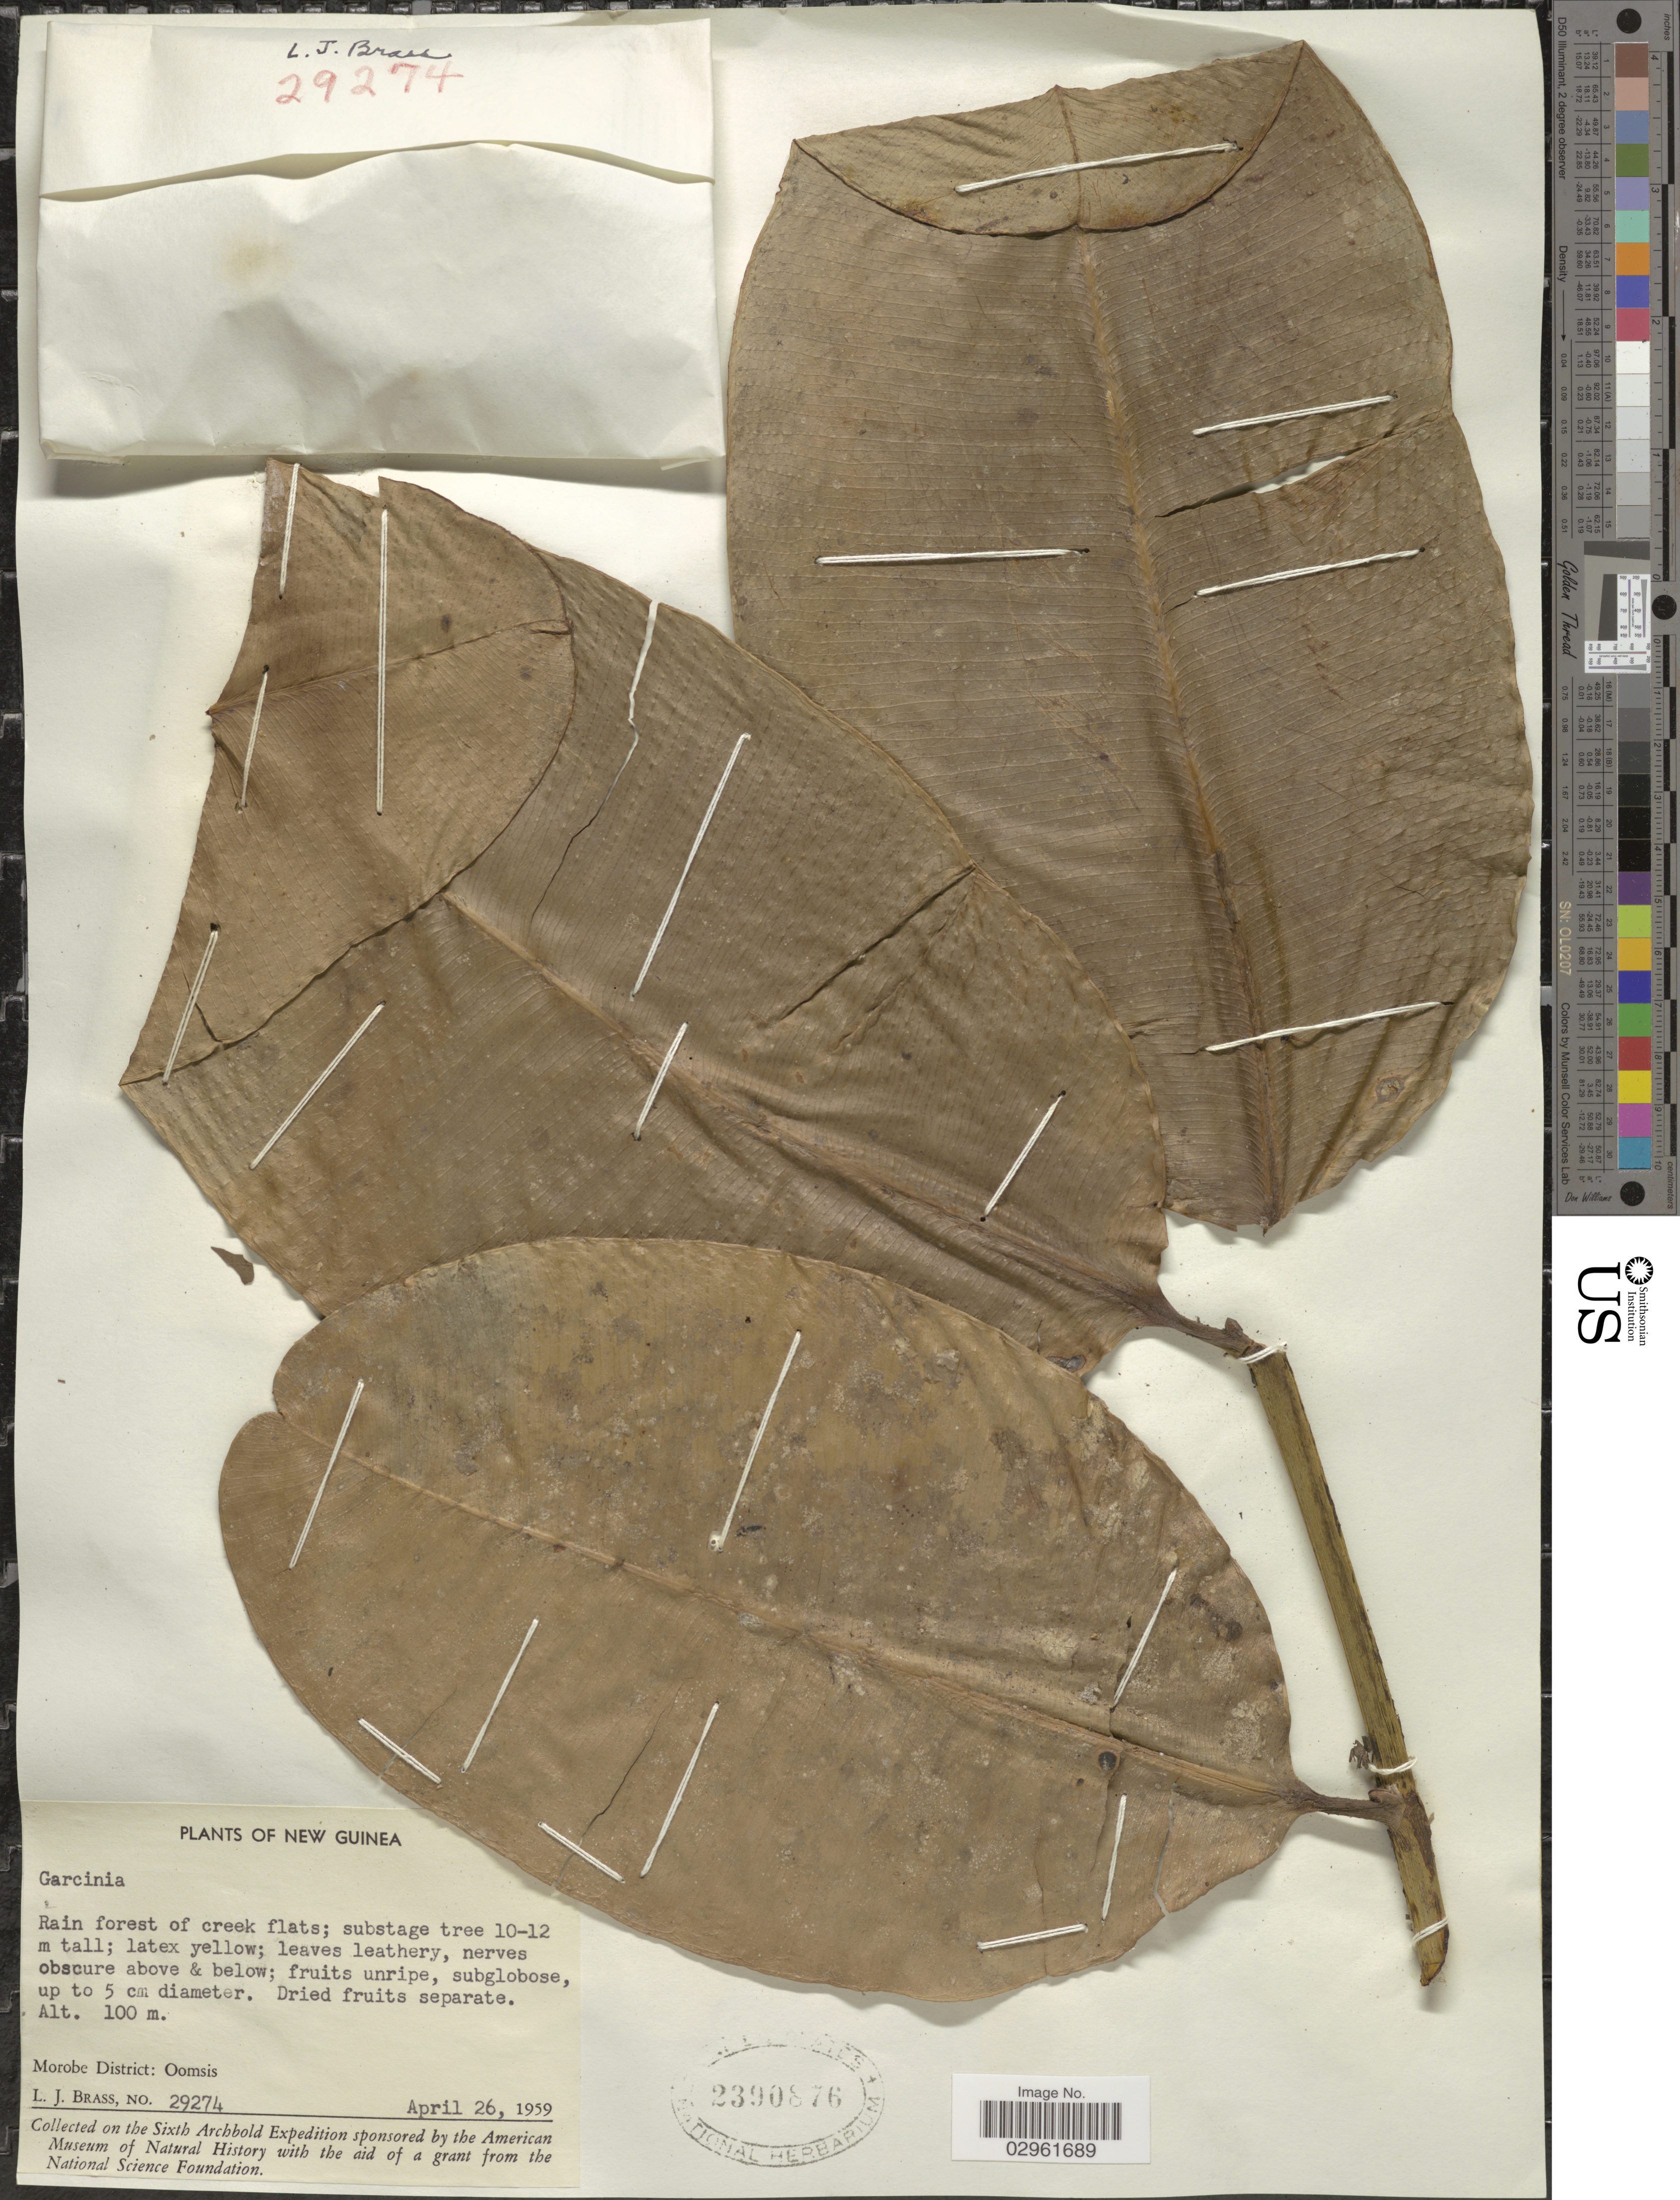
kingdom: Plantae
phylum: Tracheophyta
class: Magnoliopsida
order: Malpighiales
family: Clusiaceae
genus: Garcinia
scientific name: Garcinia sp.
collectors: L. J. Brass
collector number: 29274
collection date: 1959-04-26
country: Papua New Guinea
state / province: Morobe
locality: New Guinea. Morobe District: Oomsis.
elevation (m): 100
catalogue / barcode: US 2390876